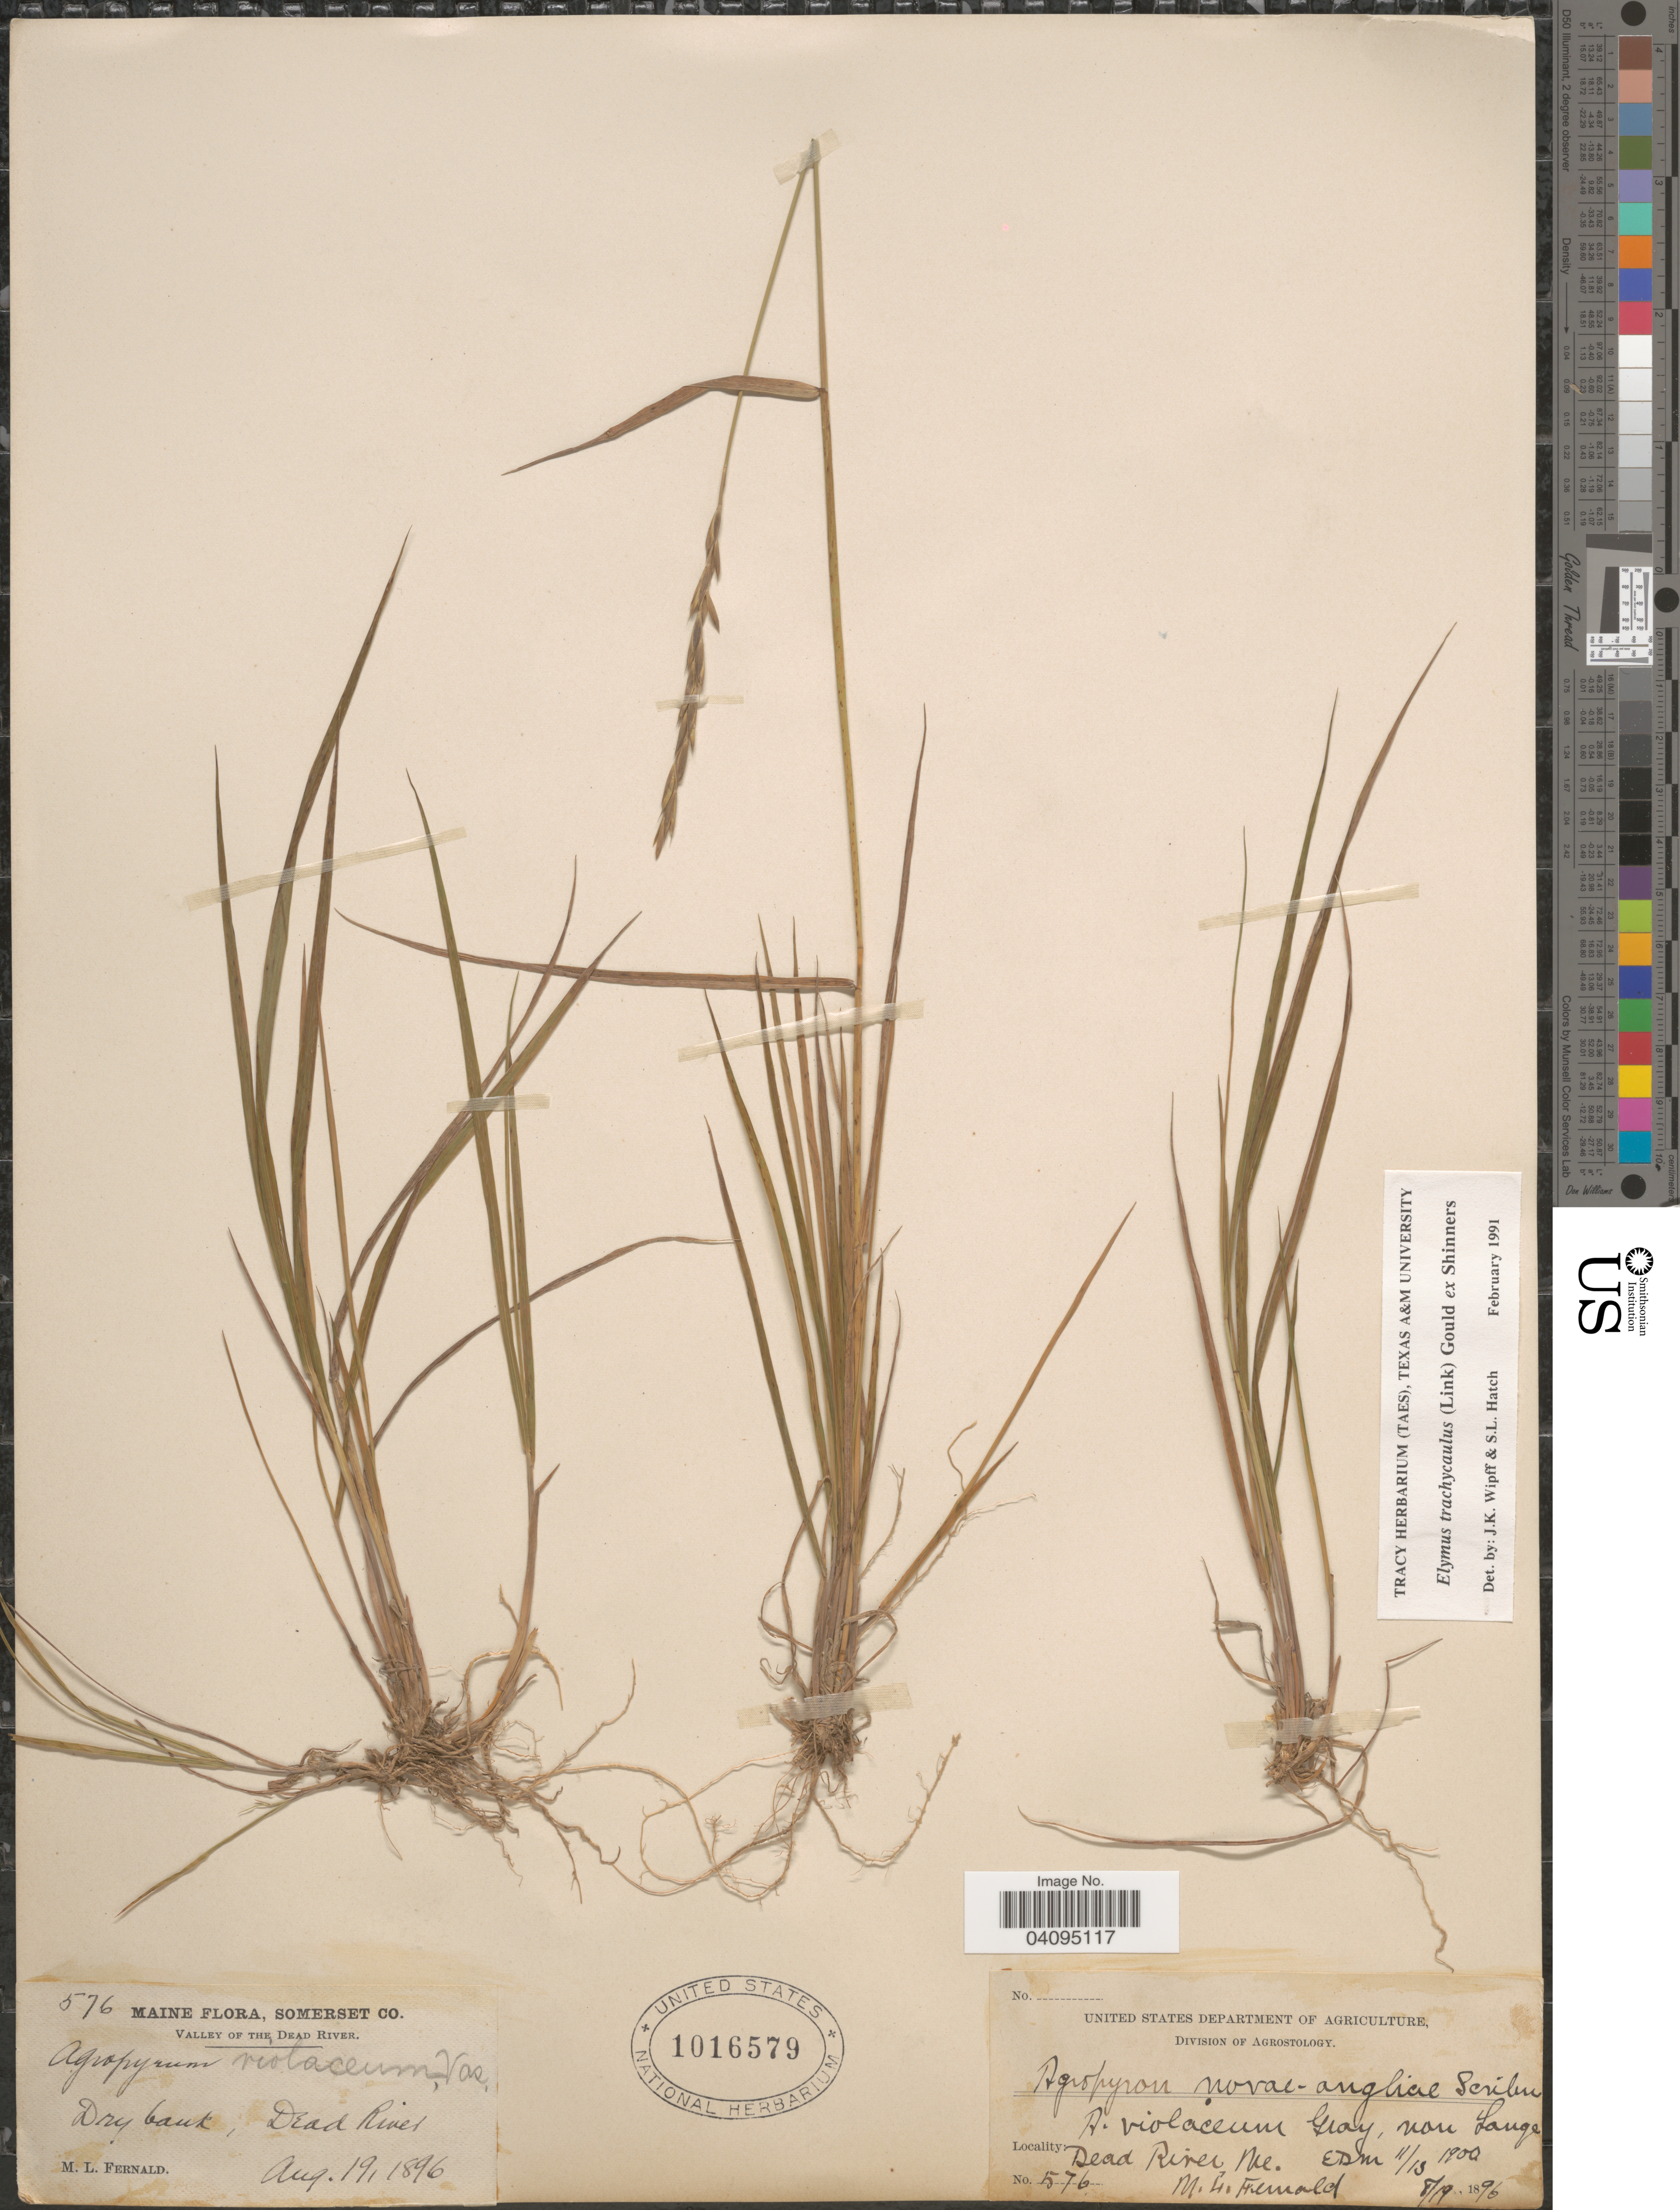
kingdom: Plantae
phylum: Tracheophyta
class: Liliopsida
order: Poales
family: Poaceae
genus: Elymus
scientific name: Elymus trachycaulus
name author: (Link) Gould ex Shinners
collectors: M. L. Fernald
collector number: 576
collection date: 1896-08-19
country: United States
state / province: Maine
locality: Somerset Co. Valley of the Dead River. Dry bank, Dead River.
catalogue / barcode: US 1016579